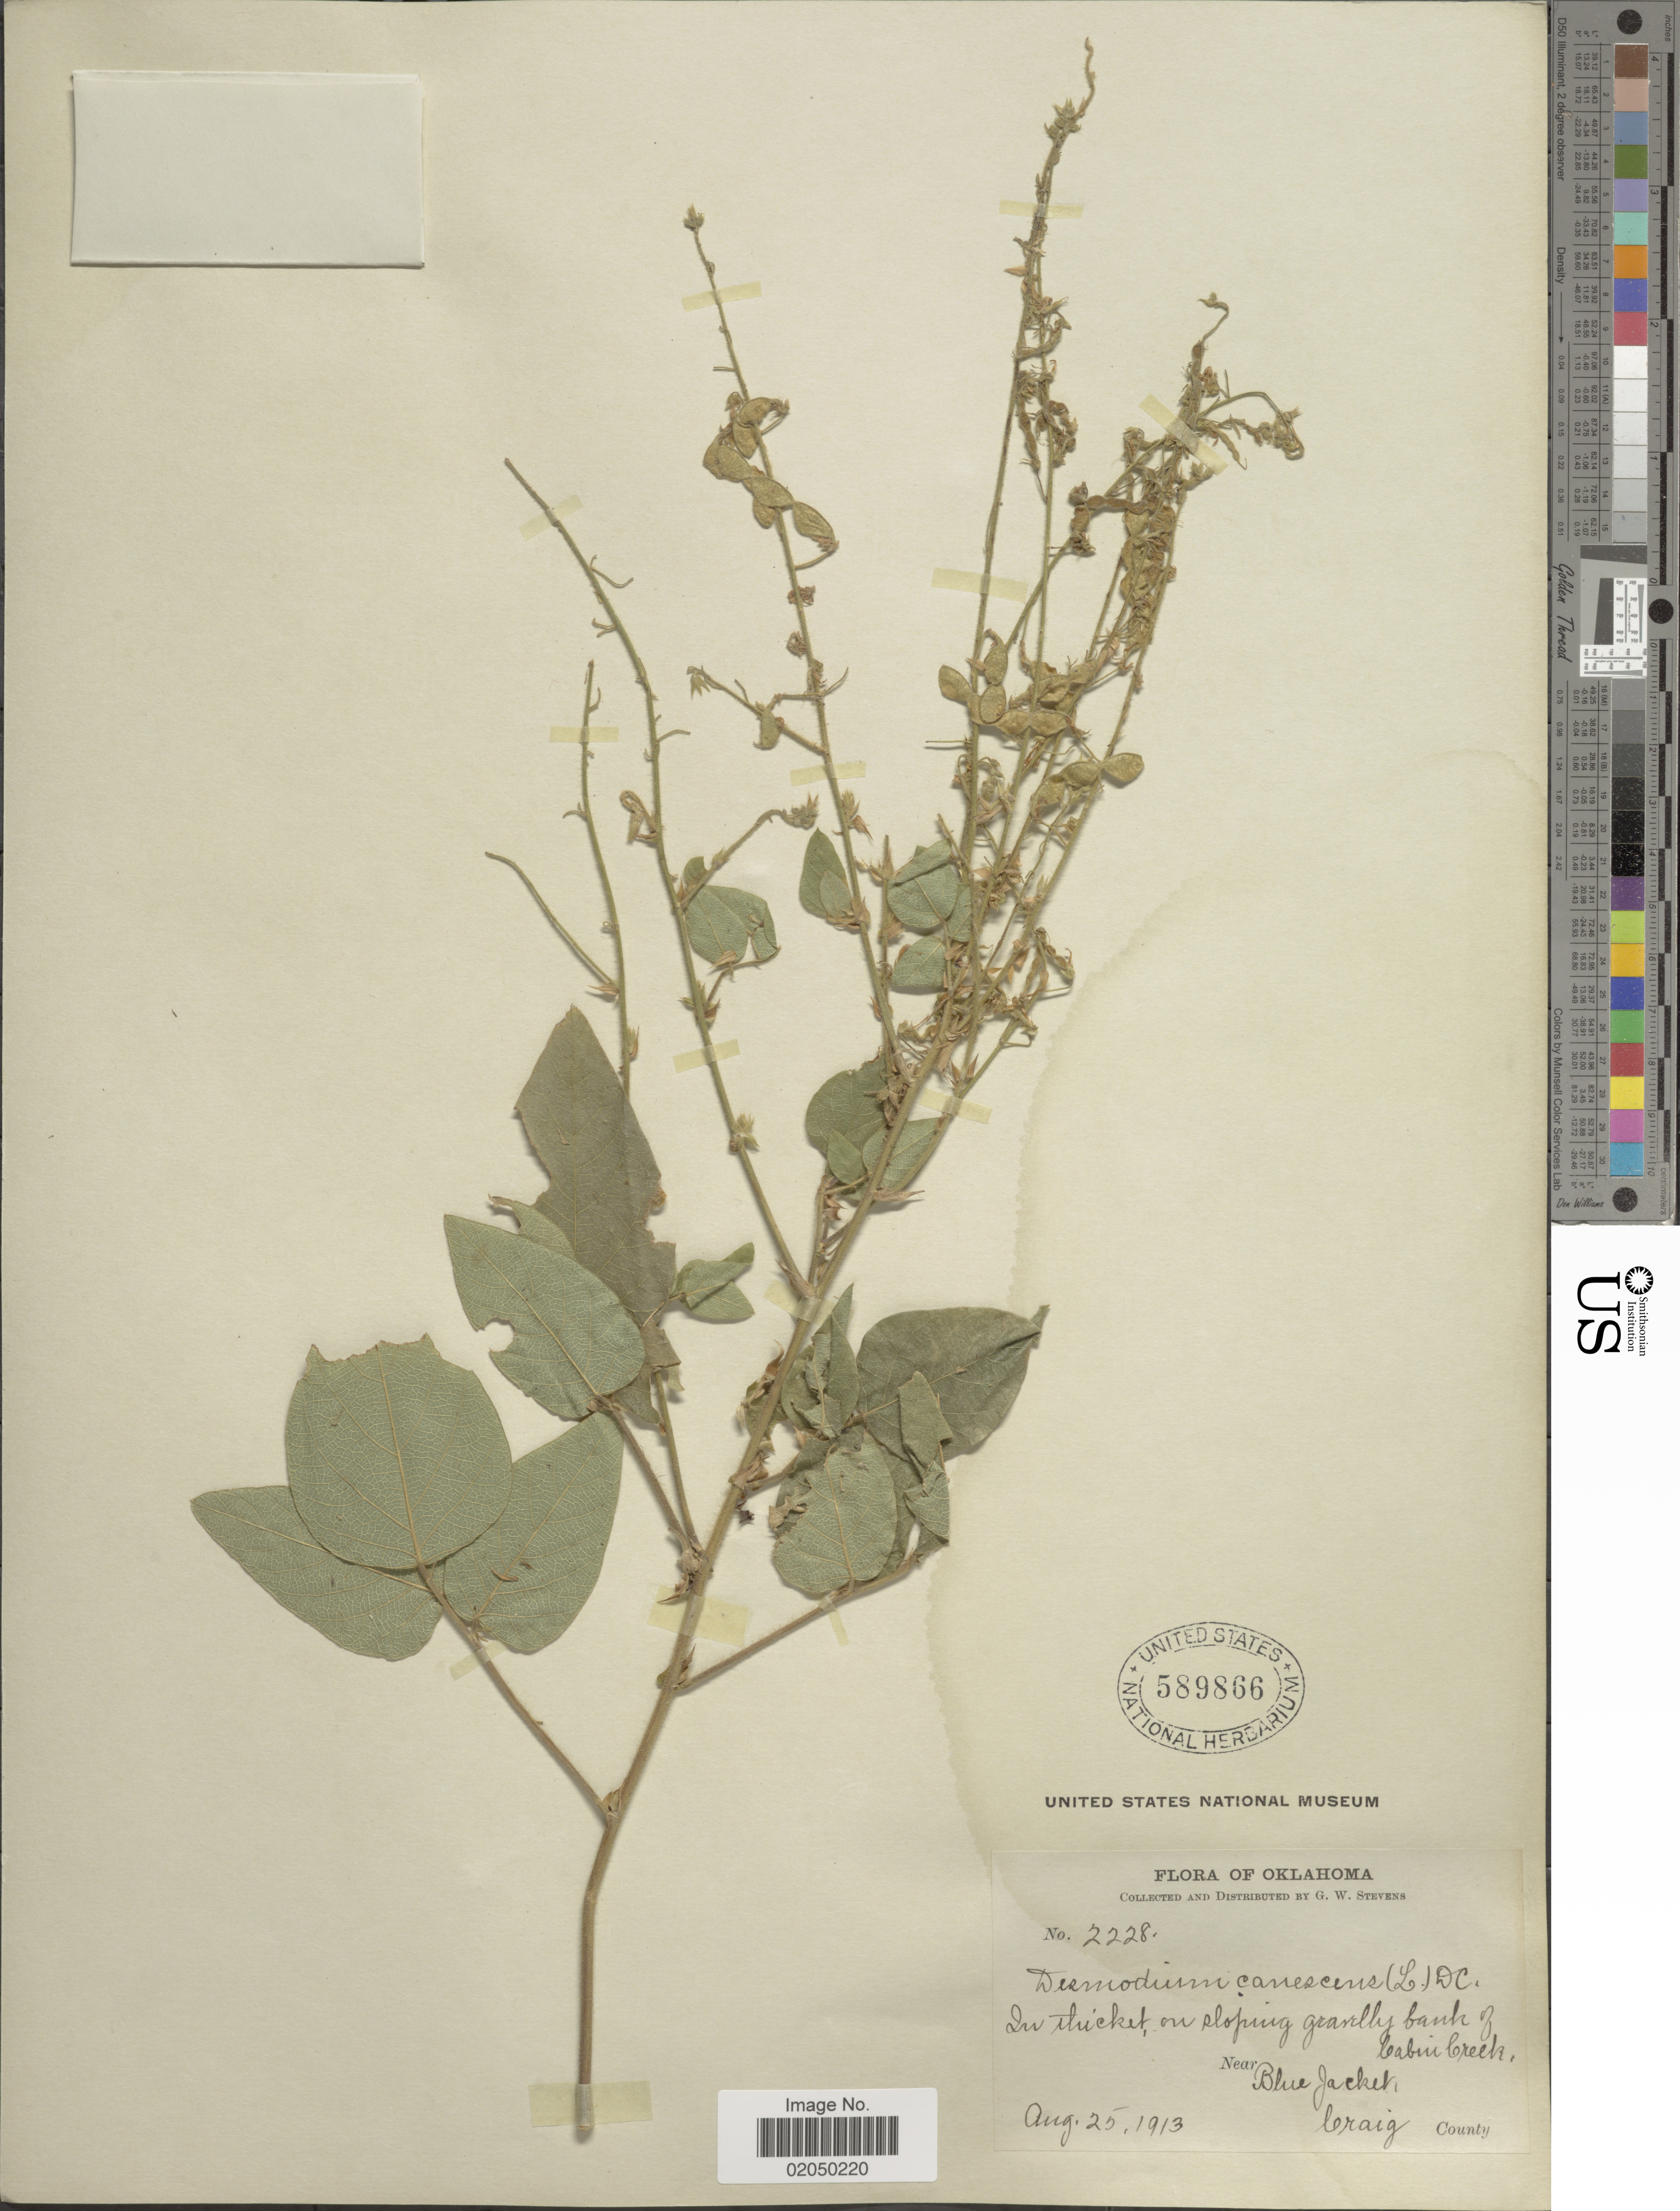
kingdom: Plantae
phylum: Tracheophyta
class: Magnoliopsida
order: Fabales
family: Fabaceae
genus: Desmodium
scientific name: Desmodium canescens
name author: (L.) DC.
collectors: G. W. Stevens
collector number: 2228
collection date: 1913-08-25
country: United States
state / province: Oklahoma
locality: Cabin Creek, Near Blue Jacket, Craig County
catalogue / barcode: US 589866